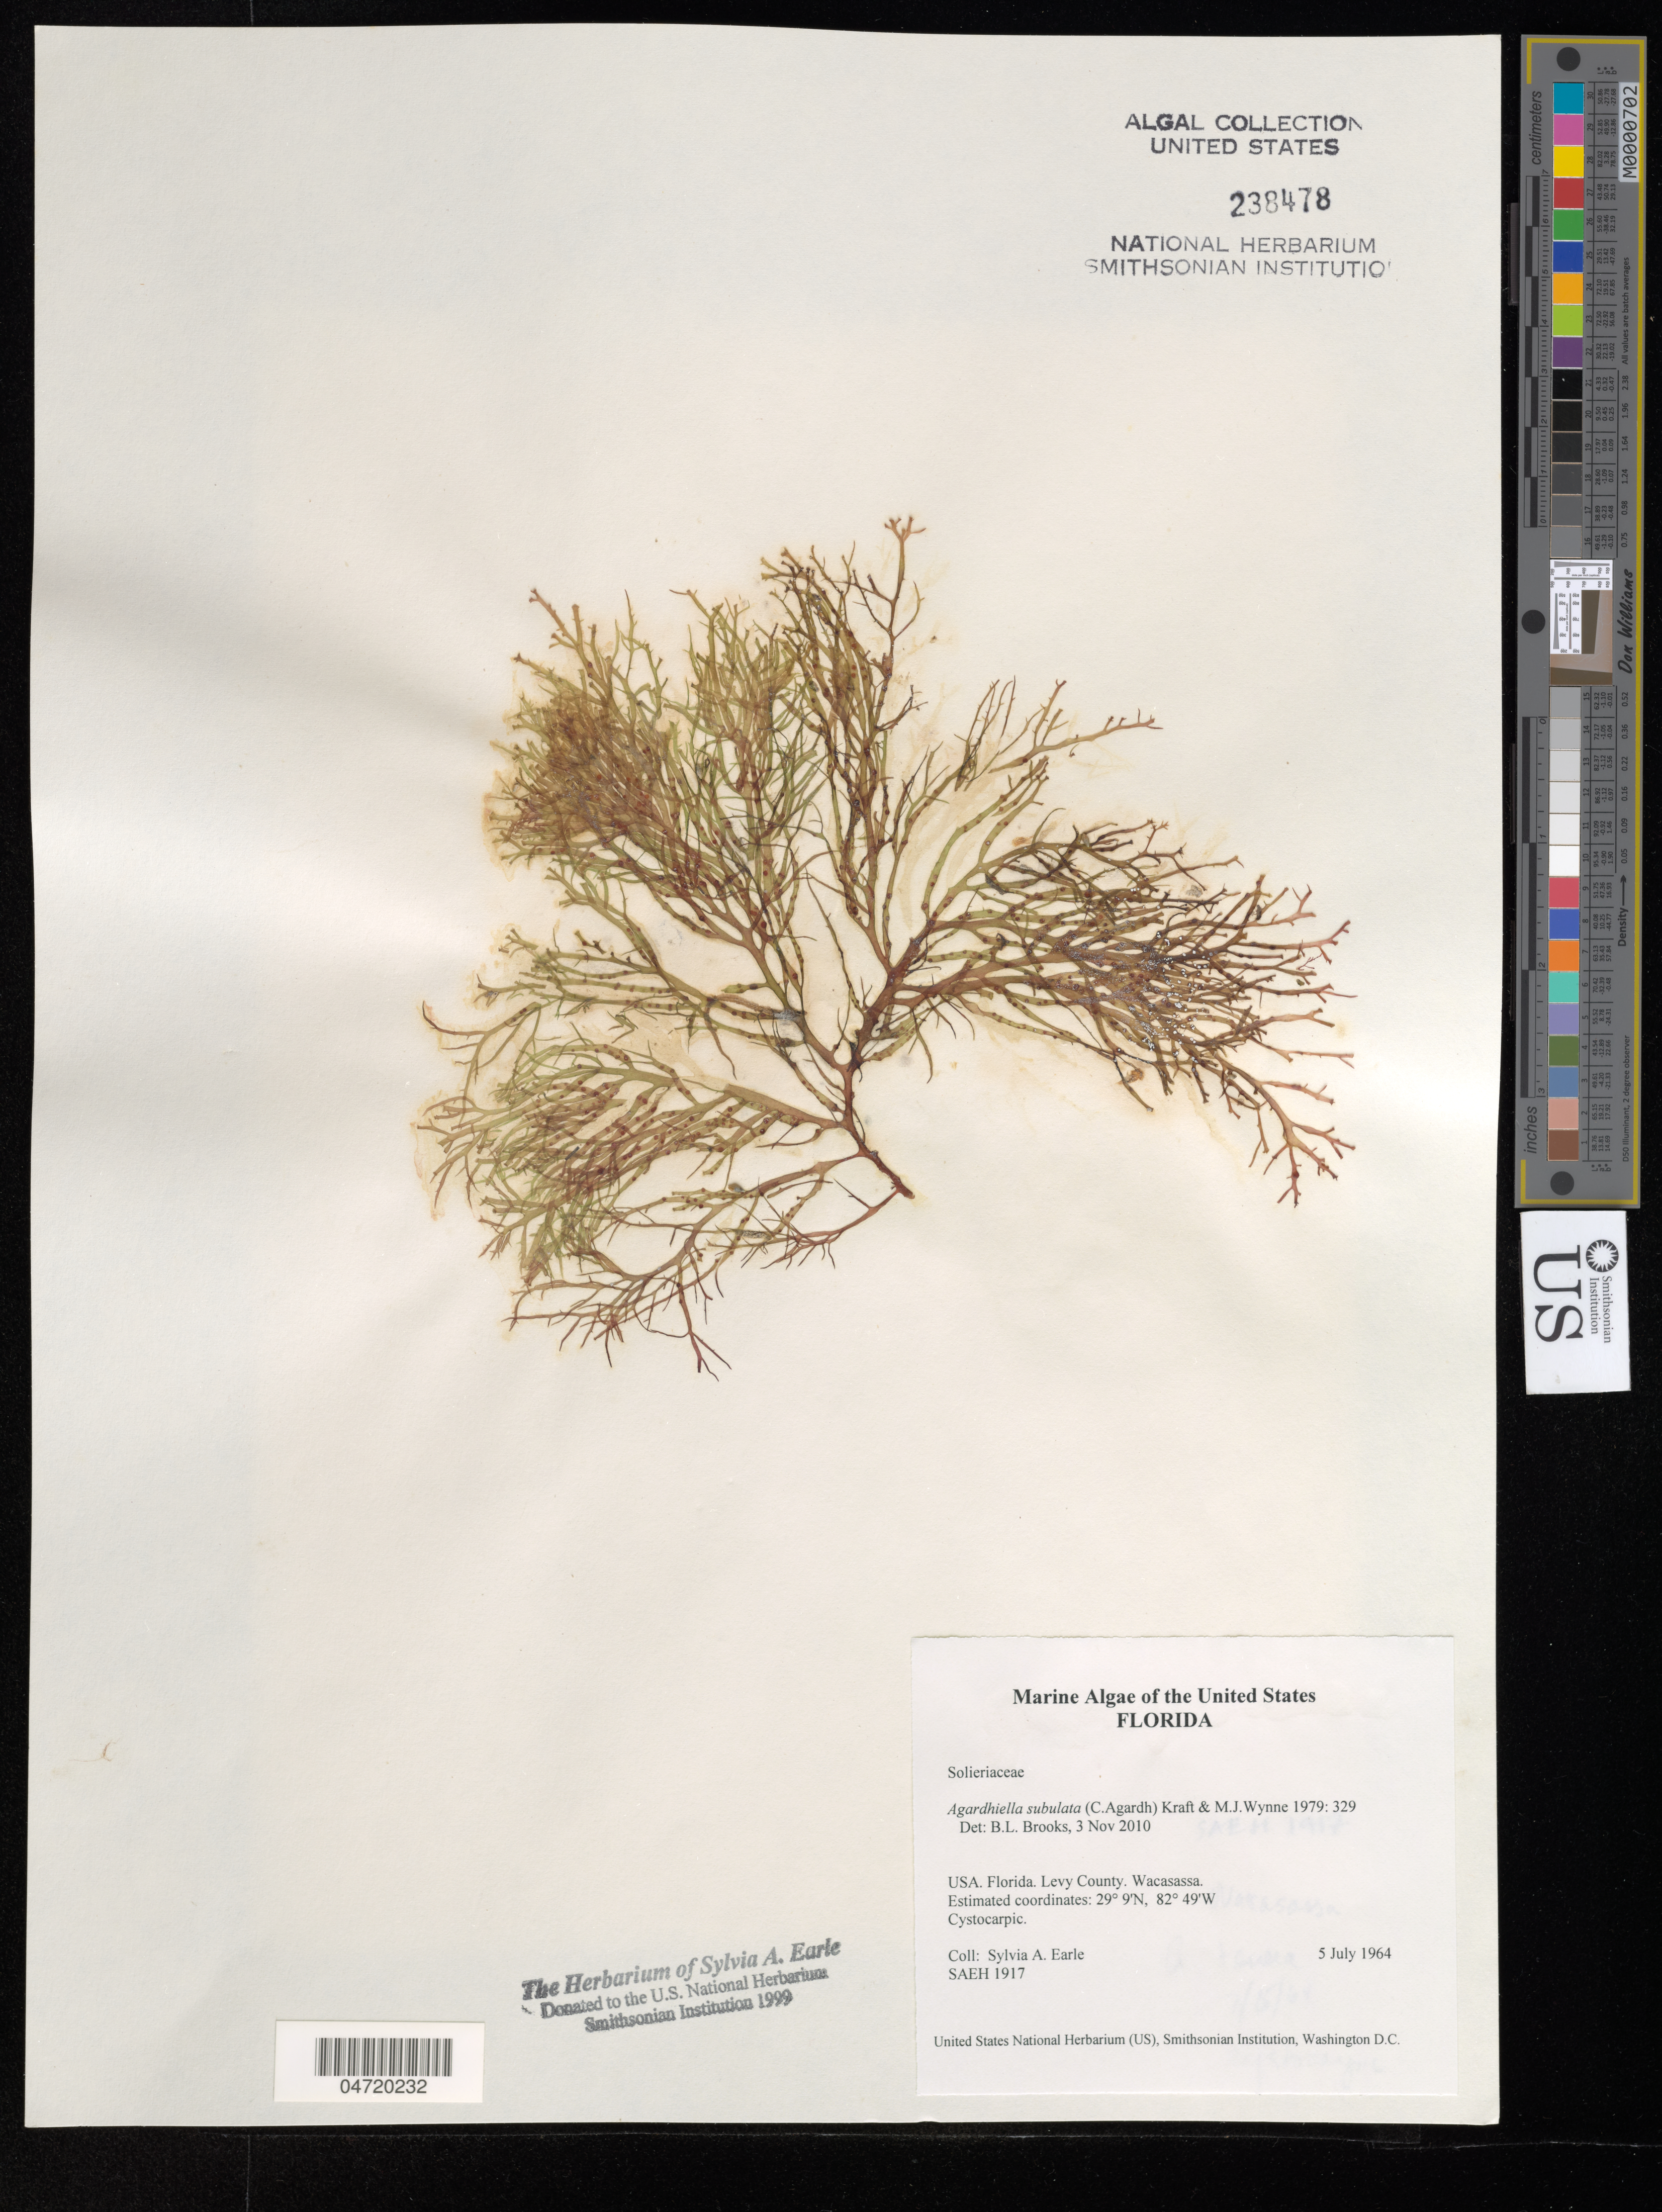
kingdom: Plantae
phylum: Rhodophyta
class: Florideophyceae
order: Gigartinales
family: Solieriaceae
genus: Agardhiella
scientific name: Agardhiella subulata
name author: (C. Agardh) G.T.Kraft & M.J. Wynne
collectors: S. A. Earle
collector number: SAEH1917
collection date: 1964-07-05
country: United States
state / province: Florida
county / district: Levy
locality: Levy County. Wacasassa.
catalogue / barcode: US 238478